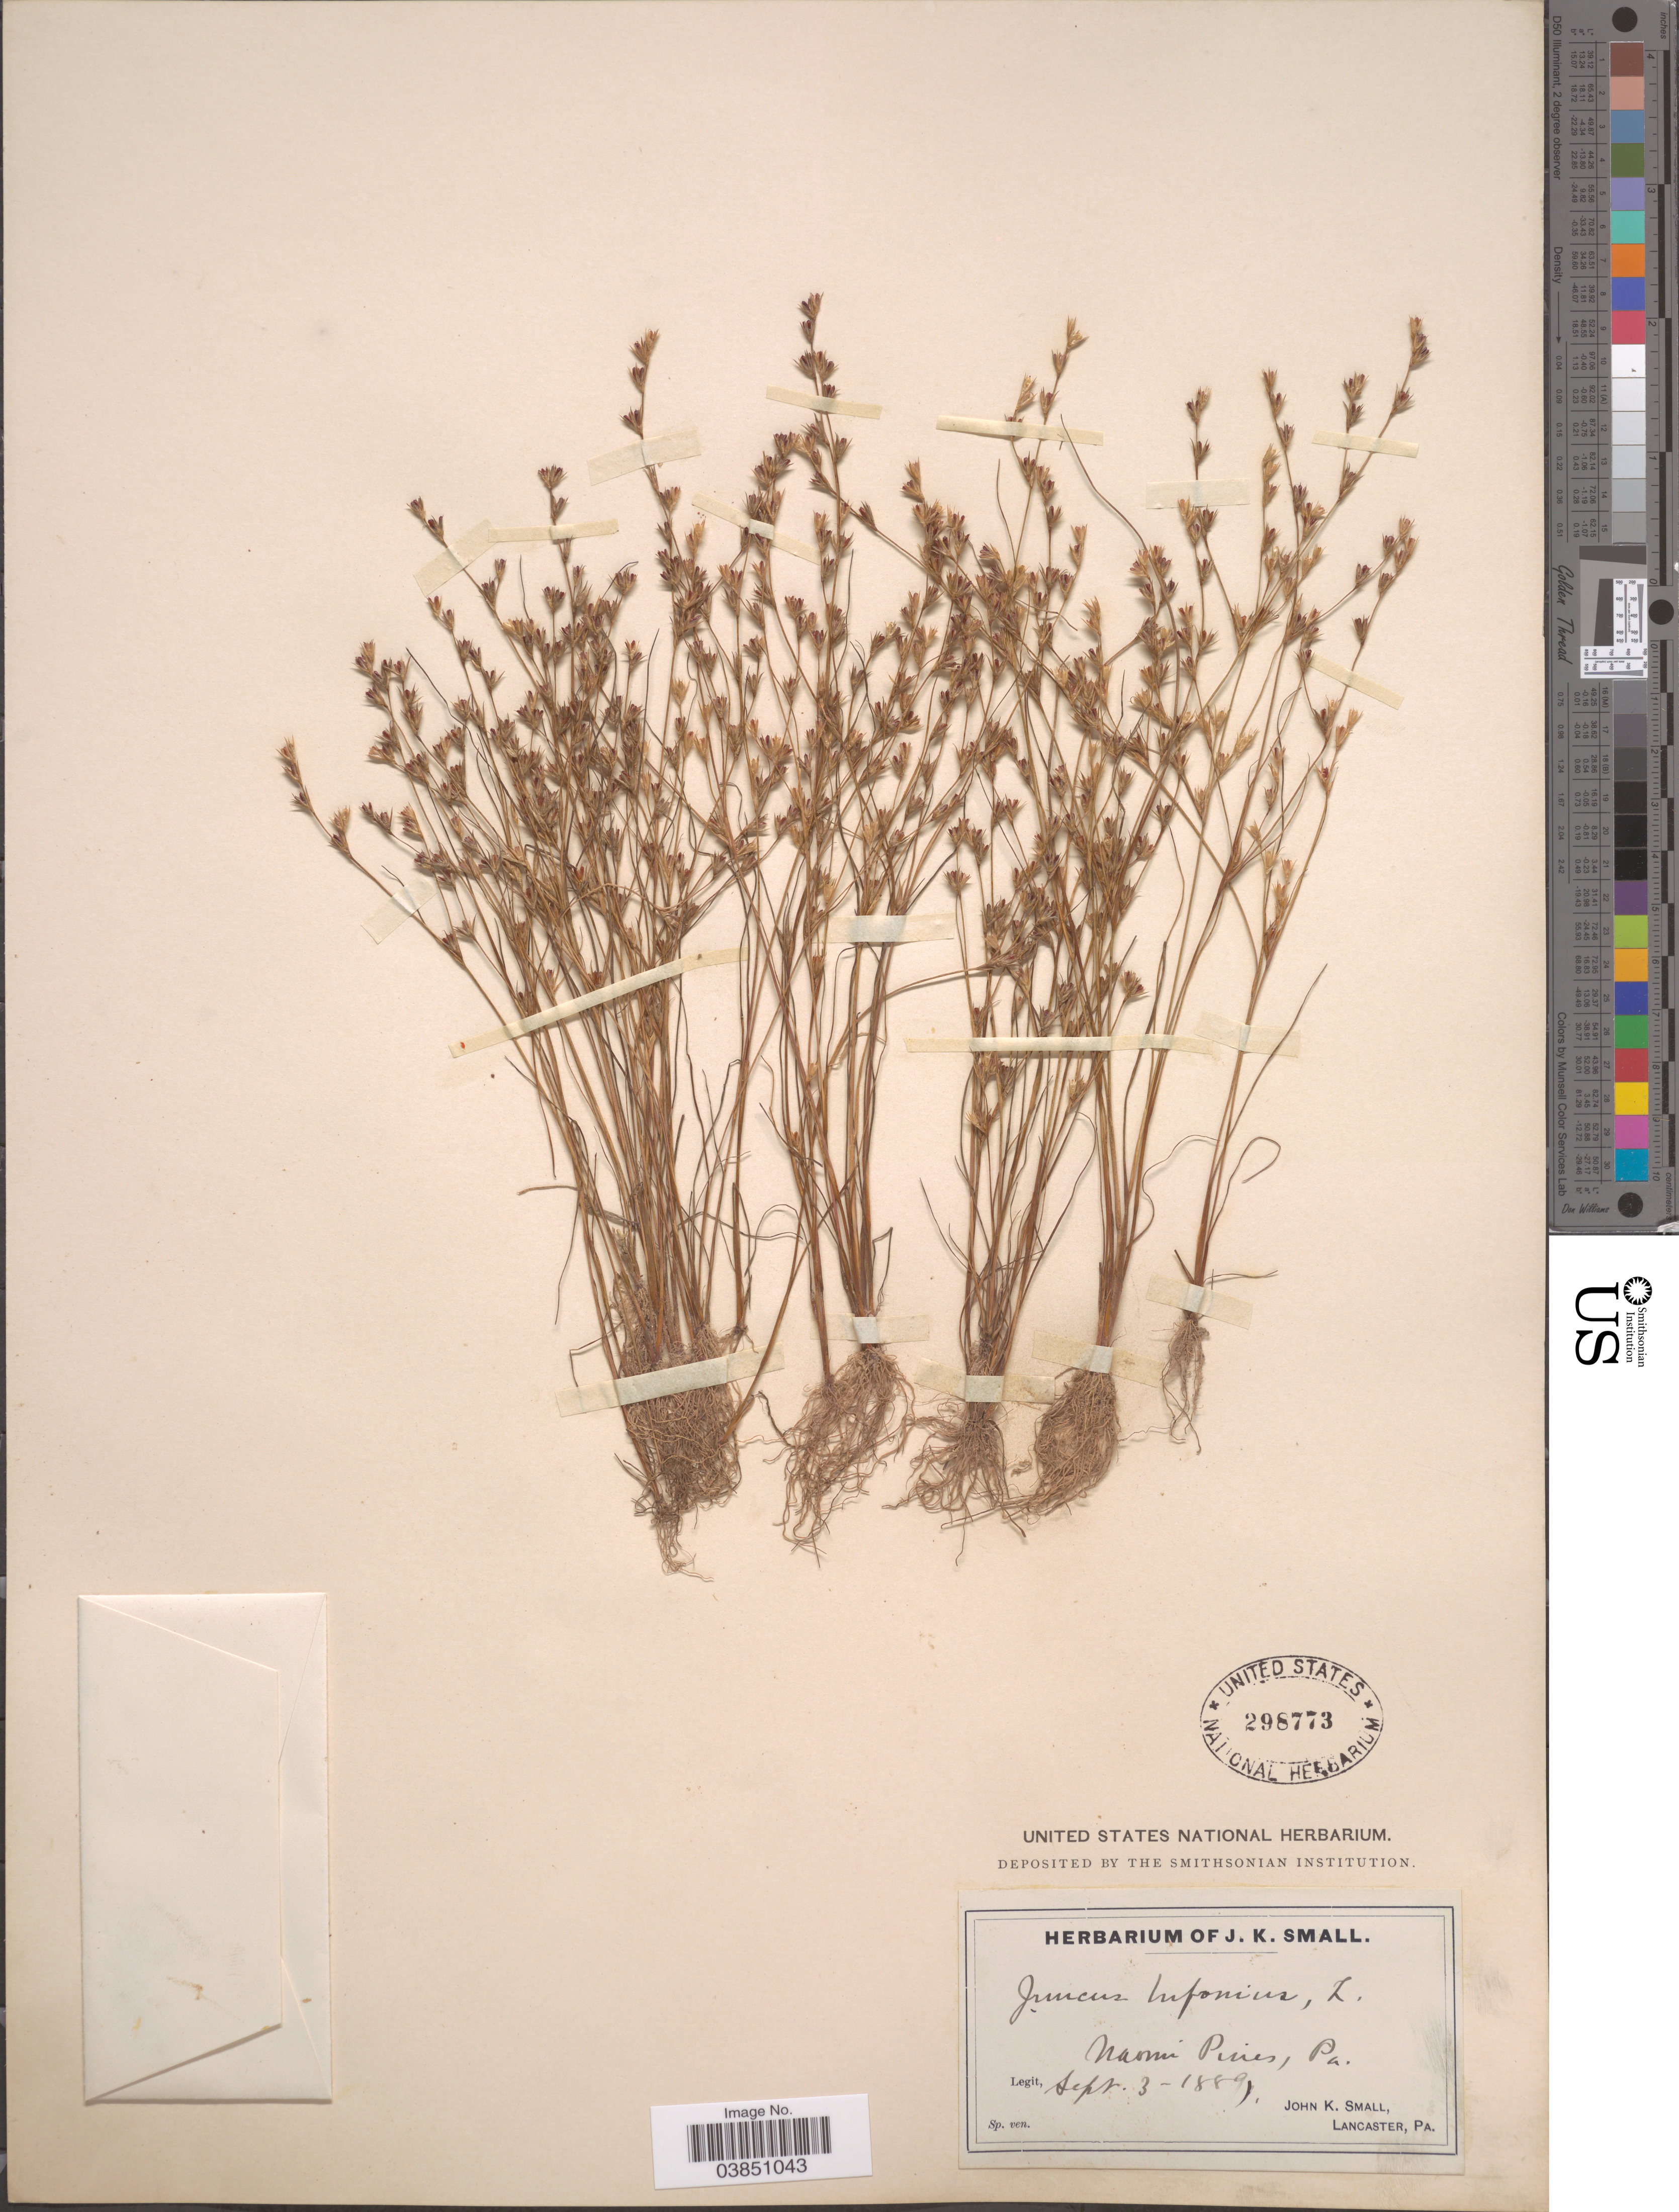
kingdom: Plantae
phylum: Tracheophyta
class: Liliopsida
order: Poales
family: Juncaceae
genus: Juncus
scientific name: Juncus bufonius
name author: L.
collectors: J. K. Small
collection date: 1889-09-03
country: United States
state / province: Pennsylvania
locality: Naomi Pines.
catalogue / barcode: US 298773